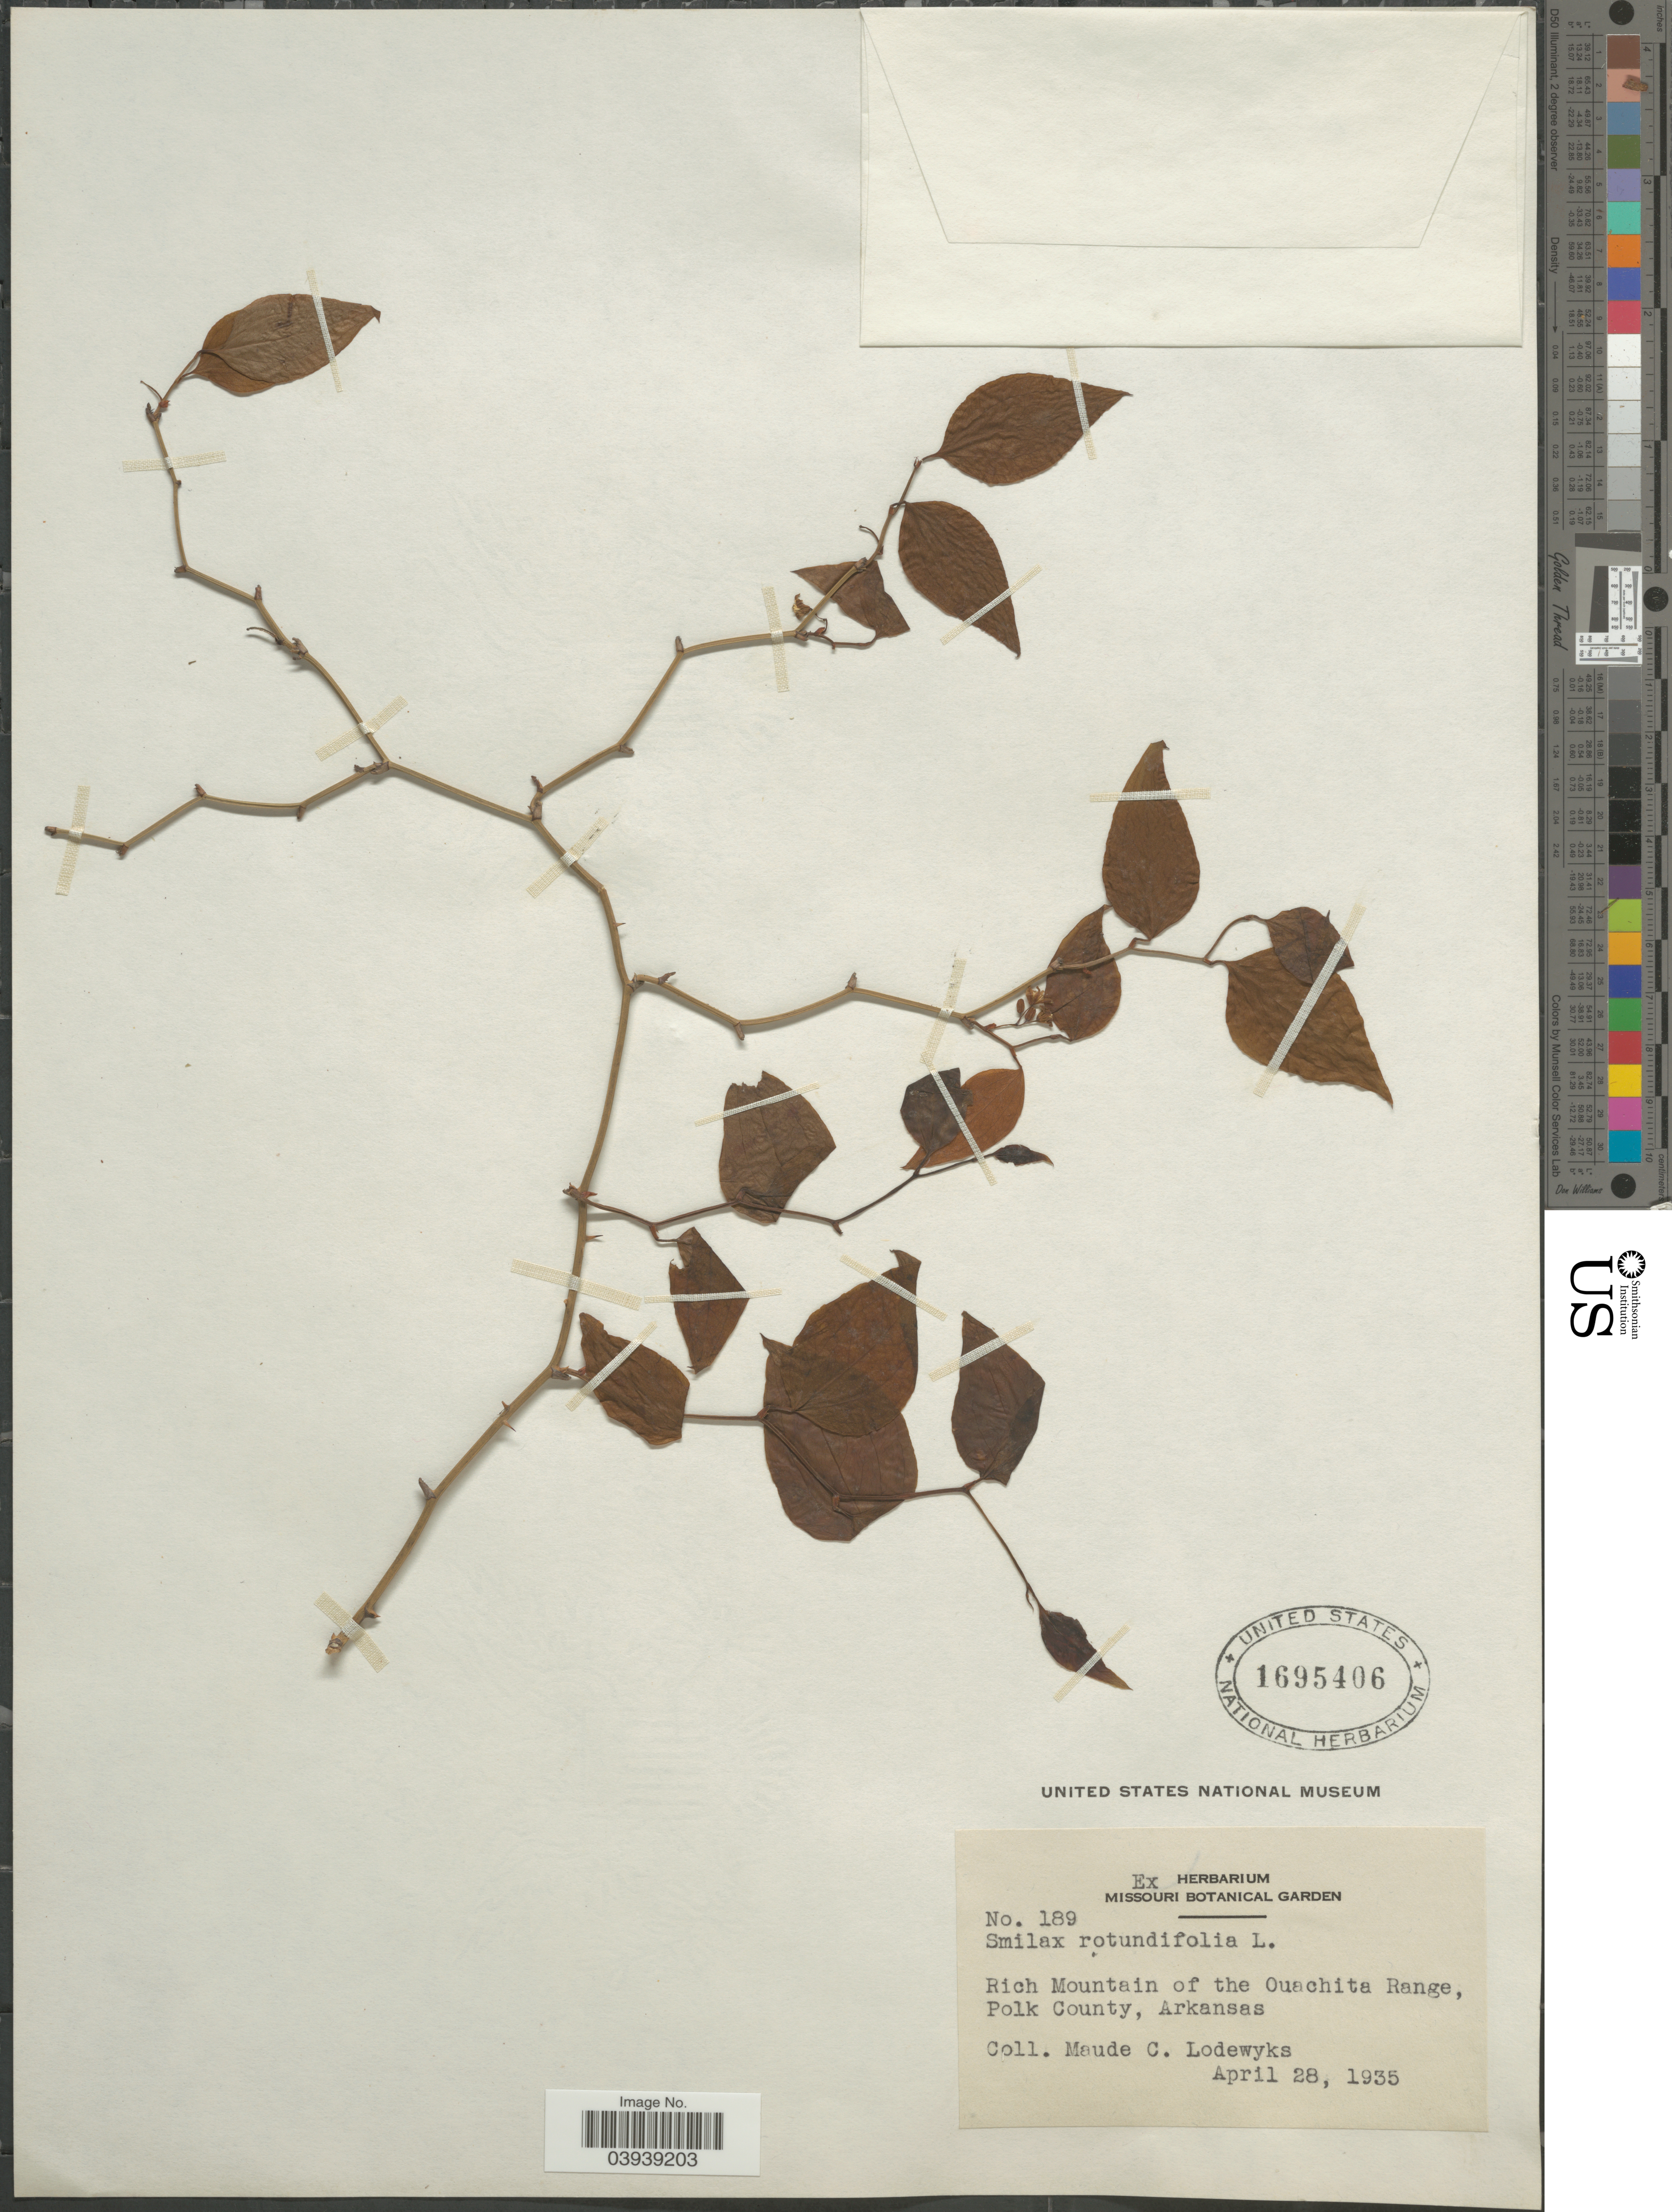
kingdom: Plantae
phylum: Tracheophyta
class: Liliopsida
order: Liliales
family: Smilacaceae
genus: Smilax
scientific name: Smilax rotundifolia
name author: L.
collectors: M. Lodewyks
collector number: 189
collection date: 1935-04-28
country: United States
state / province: Arkansas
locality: Rich Mountain of the Ouachita Range, Polk County.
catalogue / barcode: US 1695406